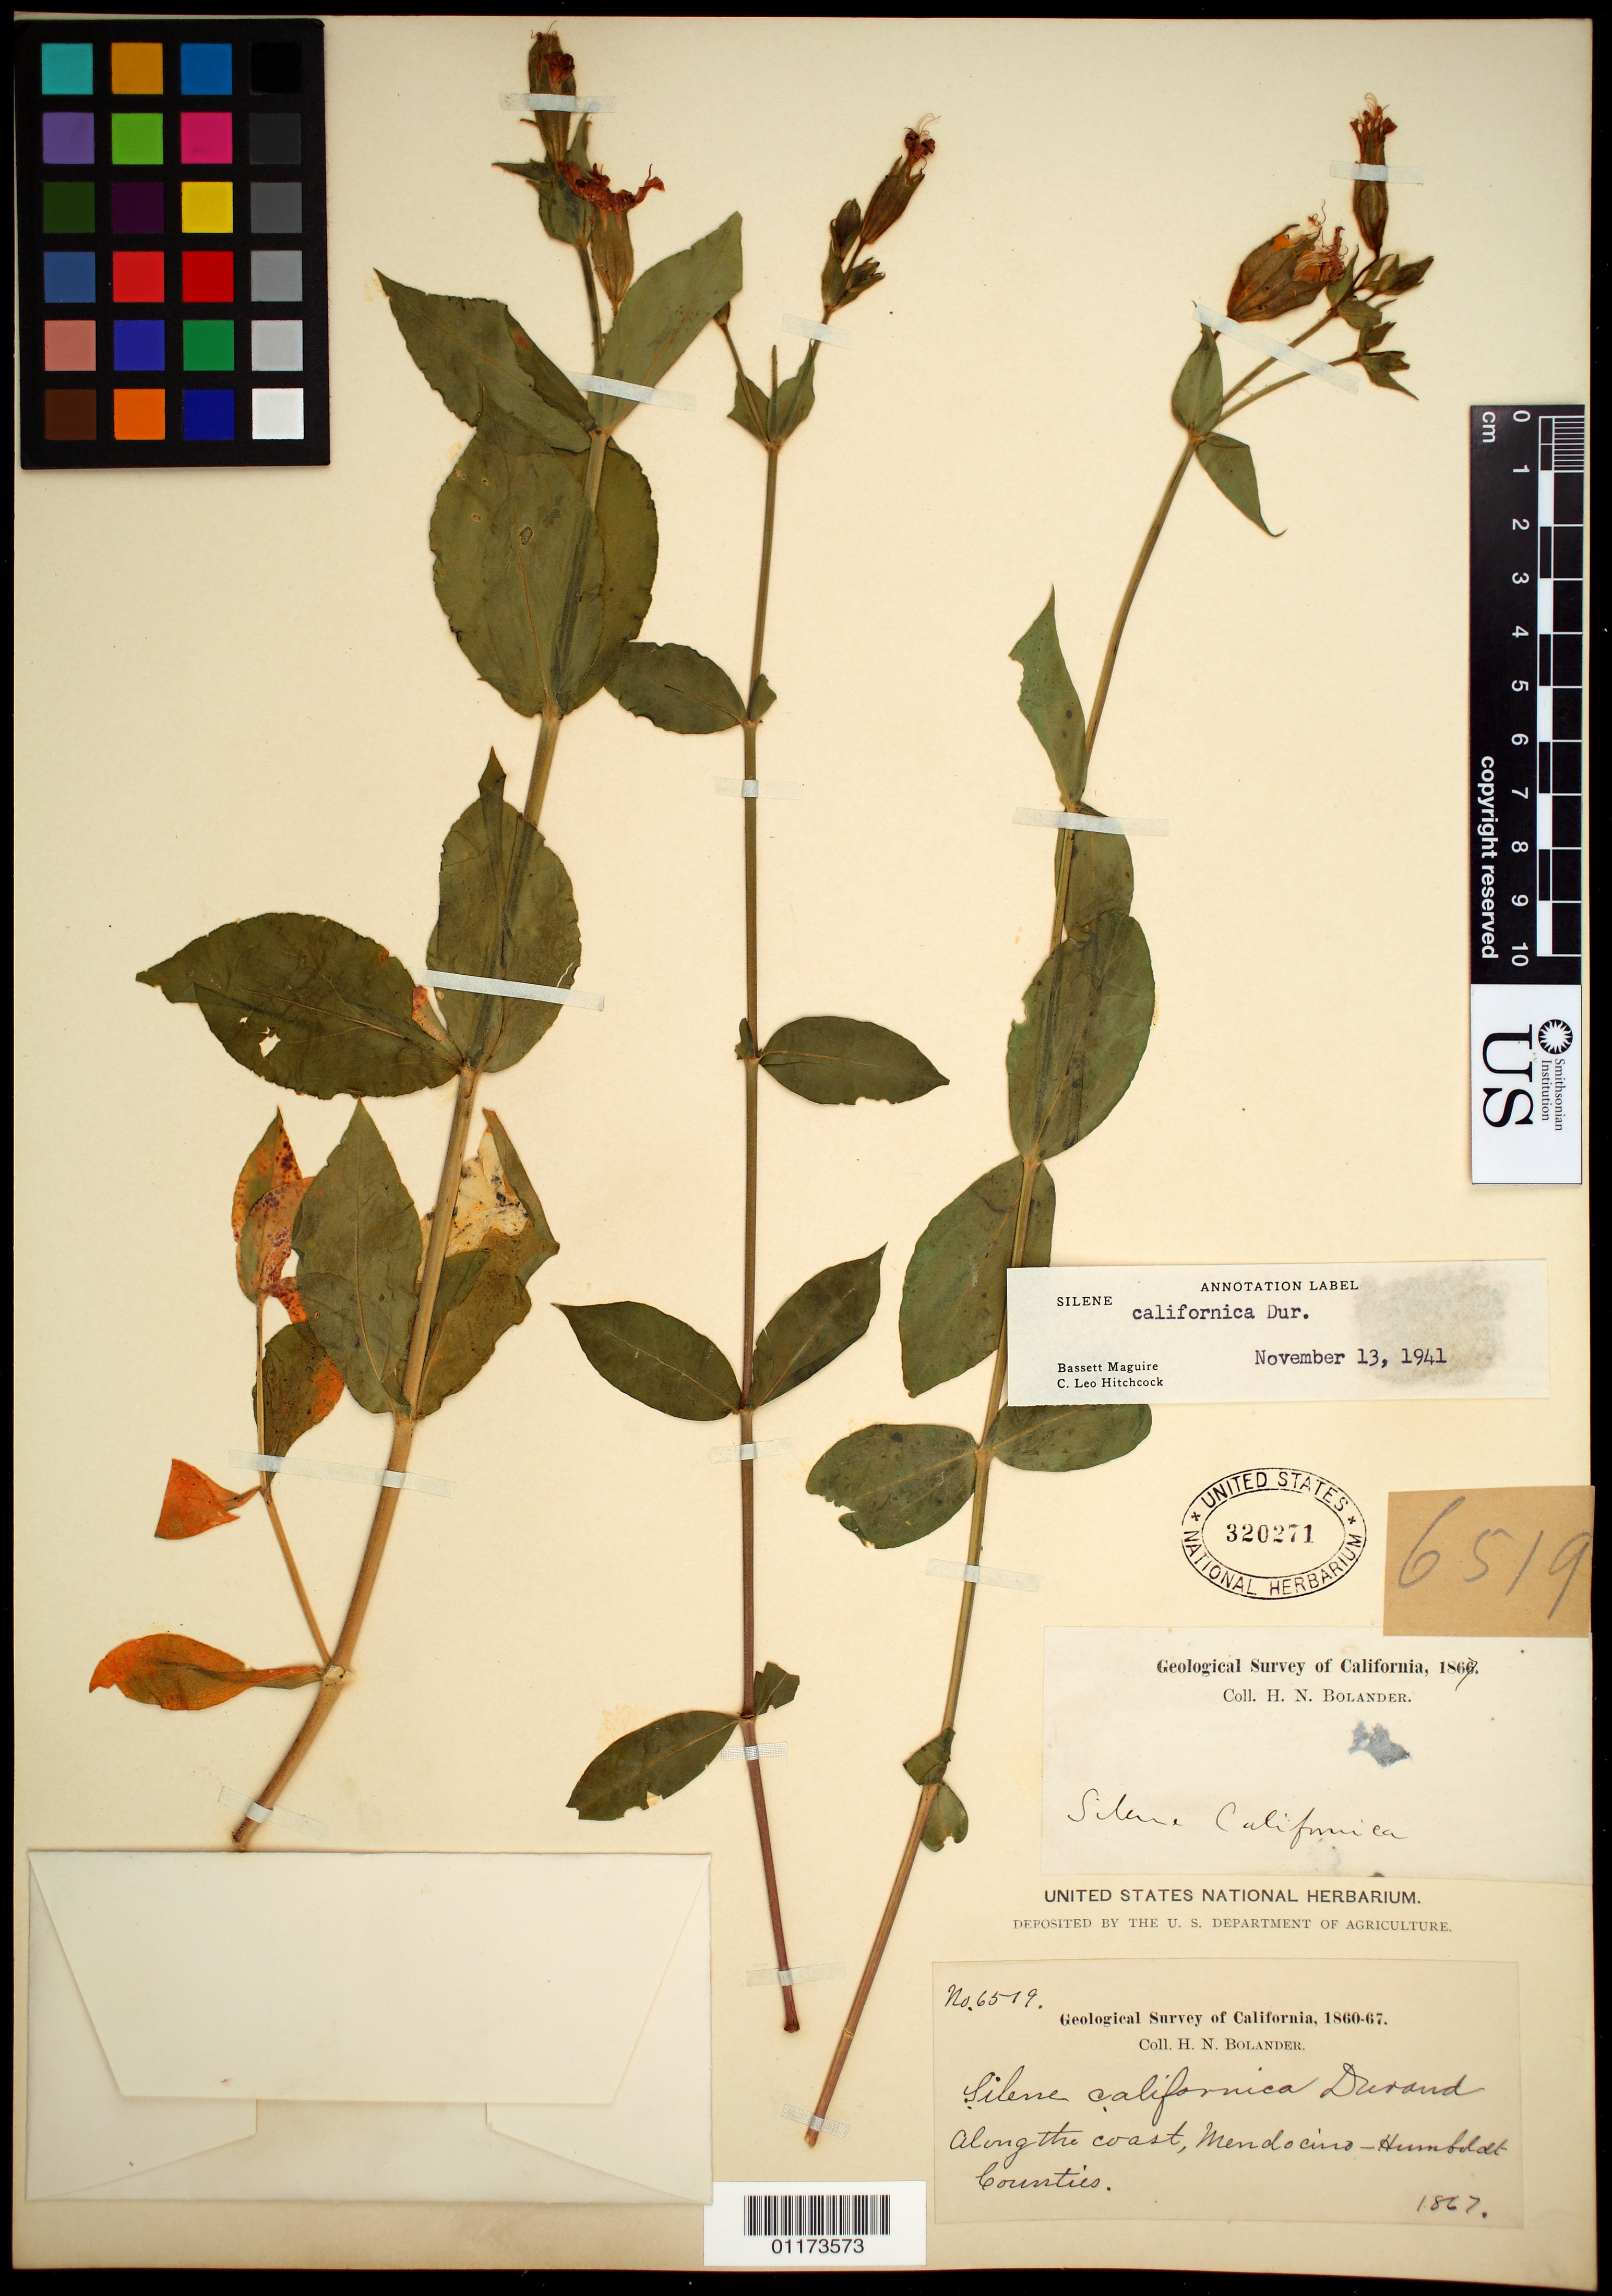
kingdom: Plantae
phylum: Tracheophyta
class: Magnoliopsida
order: Caryophyllales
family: Caryophyllaceae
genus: Silene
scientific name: Silene californica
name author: Durand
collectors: H. Bolander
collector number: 6519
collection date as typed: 1867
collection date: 1867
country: United States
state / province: California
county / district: Mendocino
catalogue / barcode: US 320271